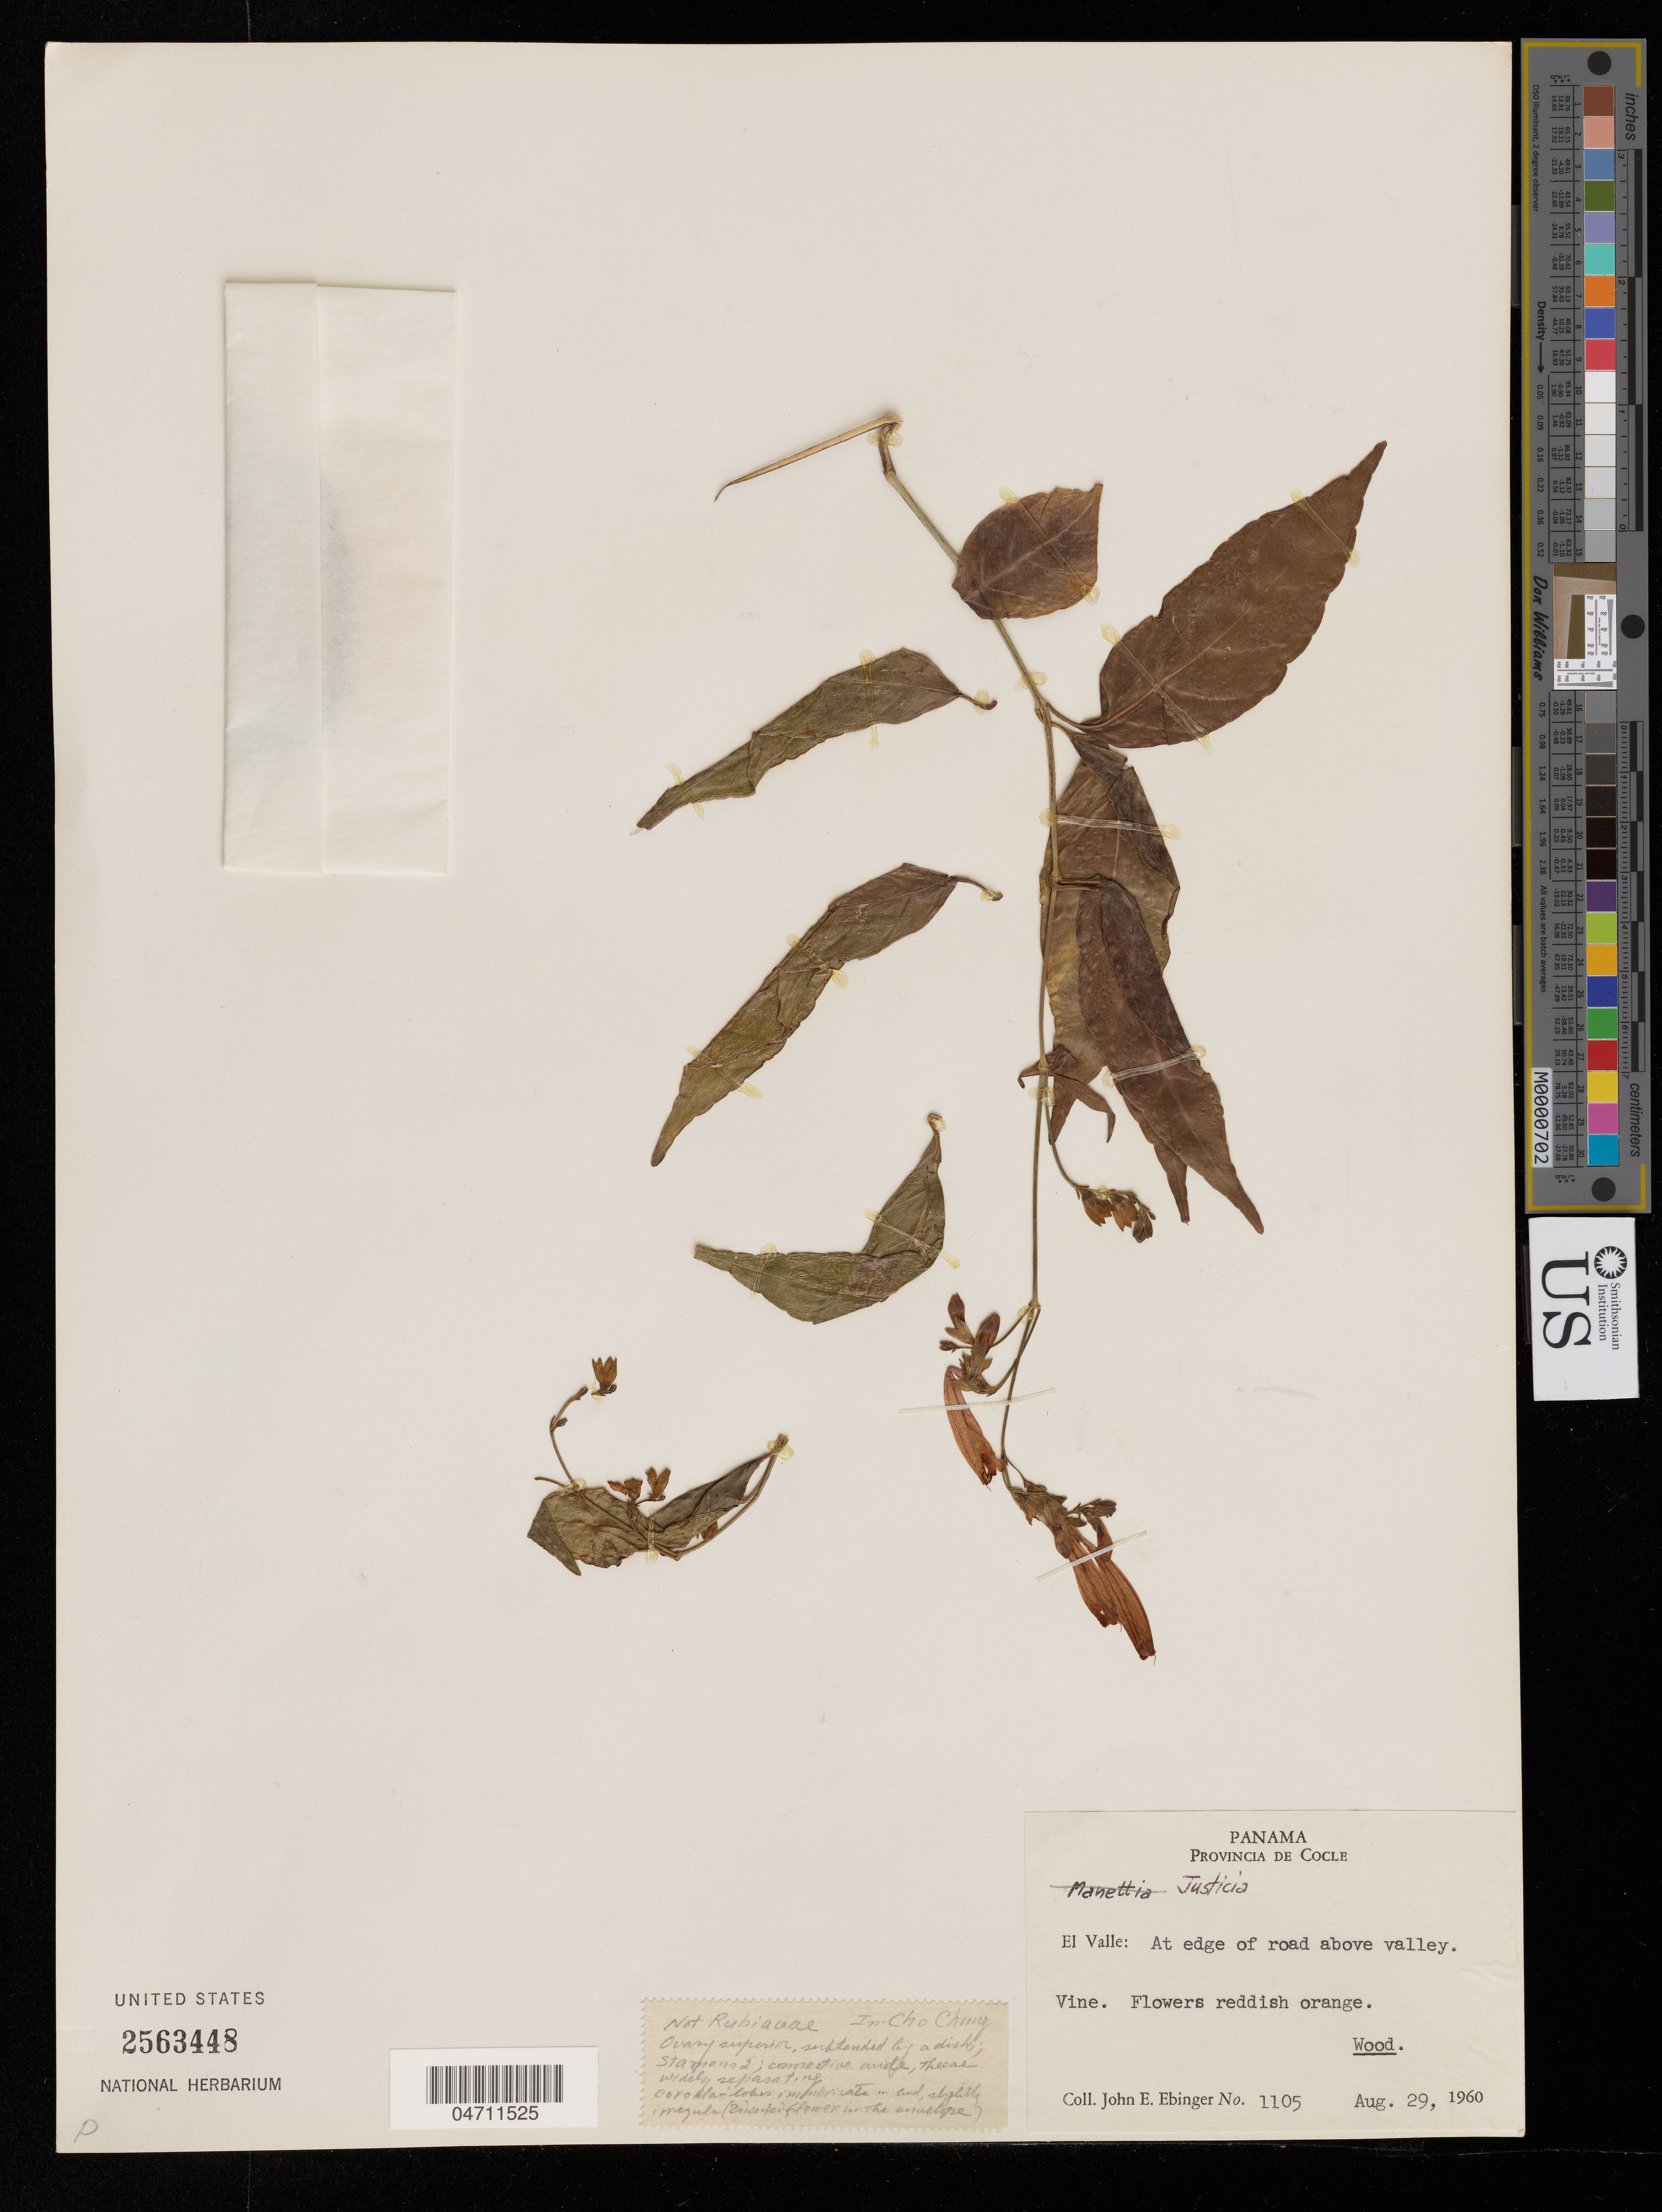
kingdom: Plantae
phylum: Tracheophyta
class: Magnoliopsida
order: Lamiales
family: Acanthaceae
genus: Justicia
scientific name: Justicia sp.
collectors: J. Ebinger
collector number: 1105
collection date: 1960-08-29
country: Panama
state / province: Coclé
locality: El Valle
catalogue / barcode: US 2563448